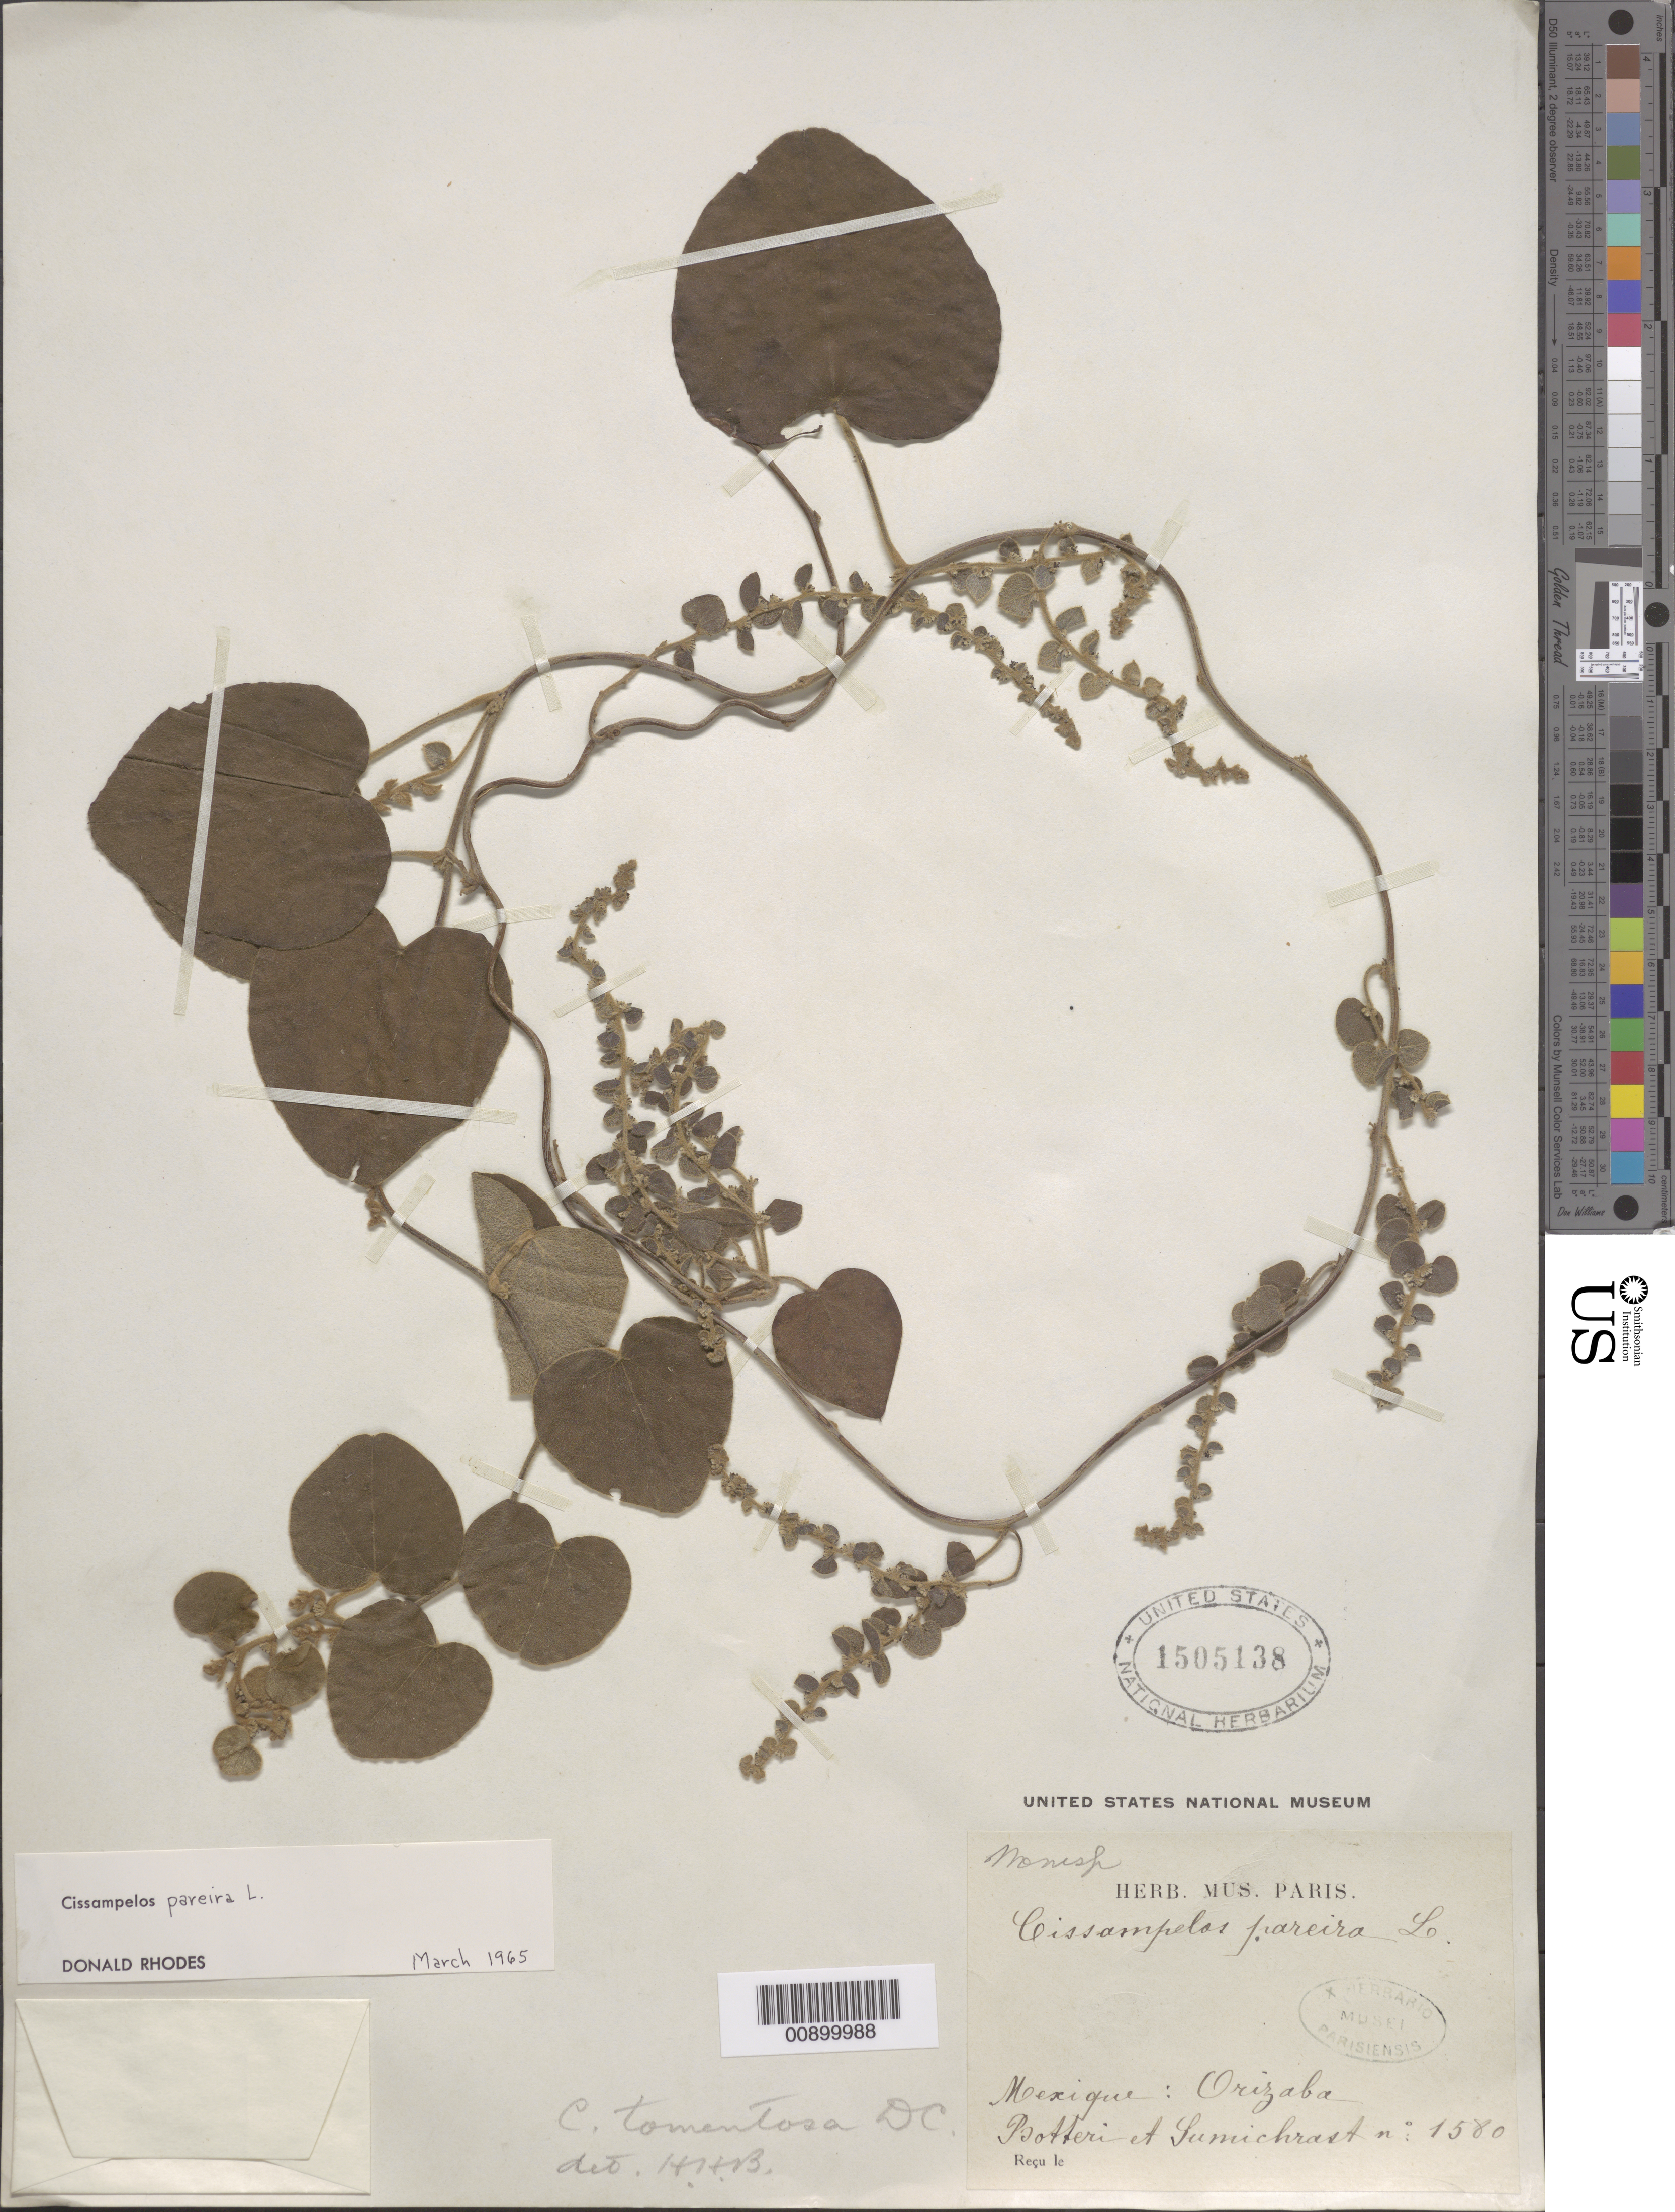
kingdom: Plantae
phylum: Tracheophyta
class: Magnoliopsida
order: Ranunculales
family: Menispermaceae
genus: Cissampelos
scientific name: Cissampelos pareira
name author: L.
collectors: M. Botteri & -- Sumichrast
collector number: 1580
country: Mexico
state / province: Veracruz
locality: Orizaba, Veracruz.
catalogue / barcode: US 1505138